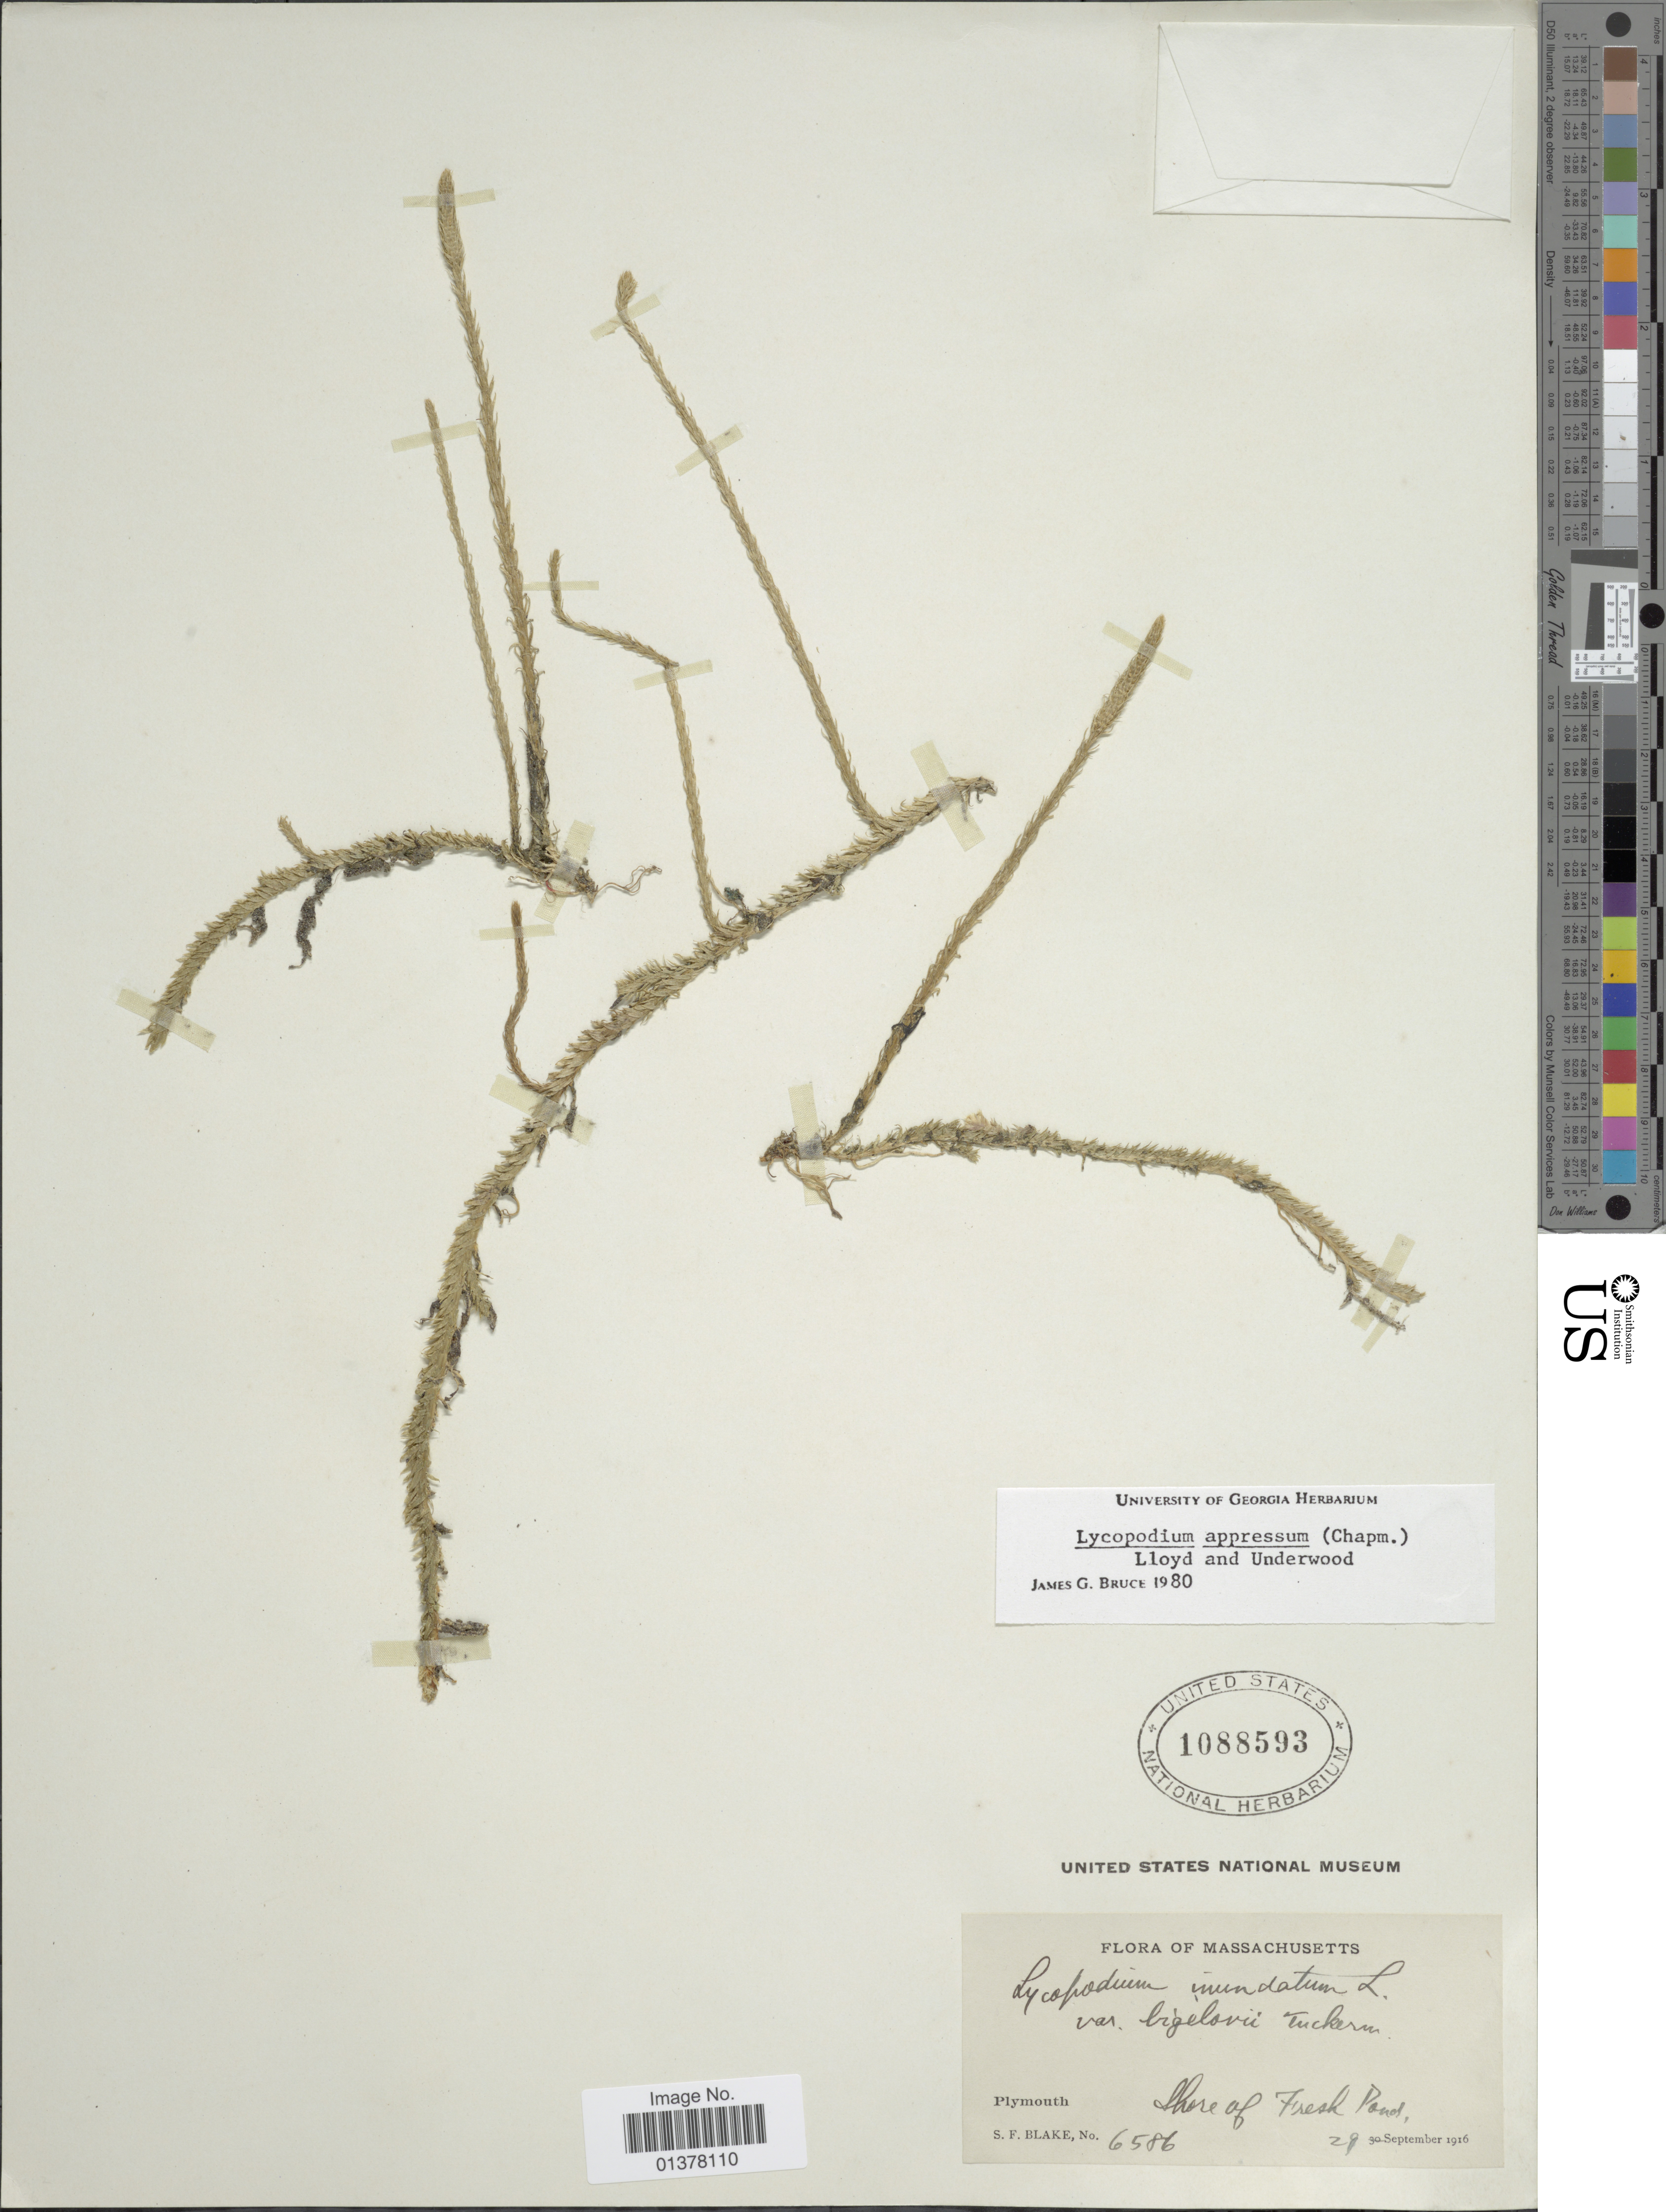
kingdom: Plantae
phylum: Tracheophyta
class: Lycopodiopsida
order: Lycopodiales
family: Lycopodiaceae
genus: Lycopodiella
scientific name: Lycopodiella appressa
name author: (Chapm.) Cranfill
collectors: S. Blake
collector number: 6586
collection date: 1916-09-29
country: United States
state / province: Massachusetts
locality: Plymouth, shore of Fresh Pond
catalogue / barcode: US 1088593